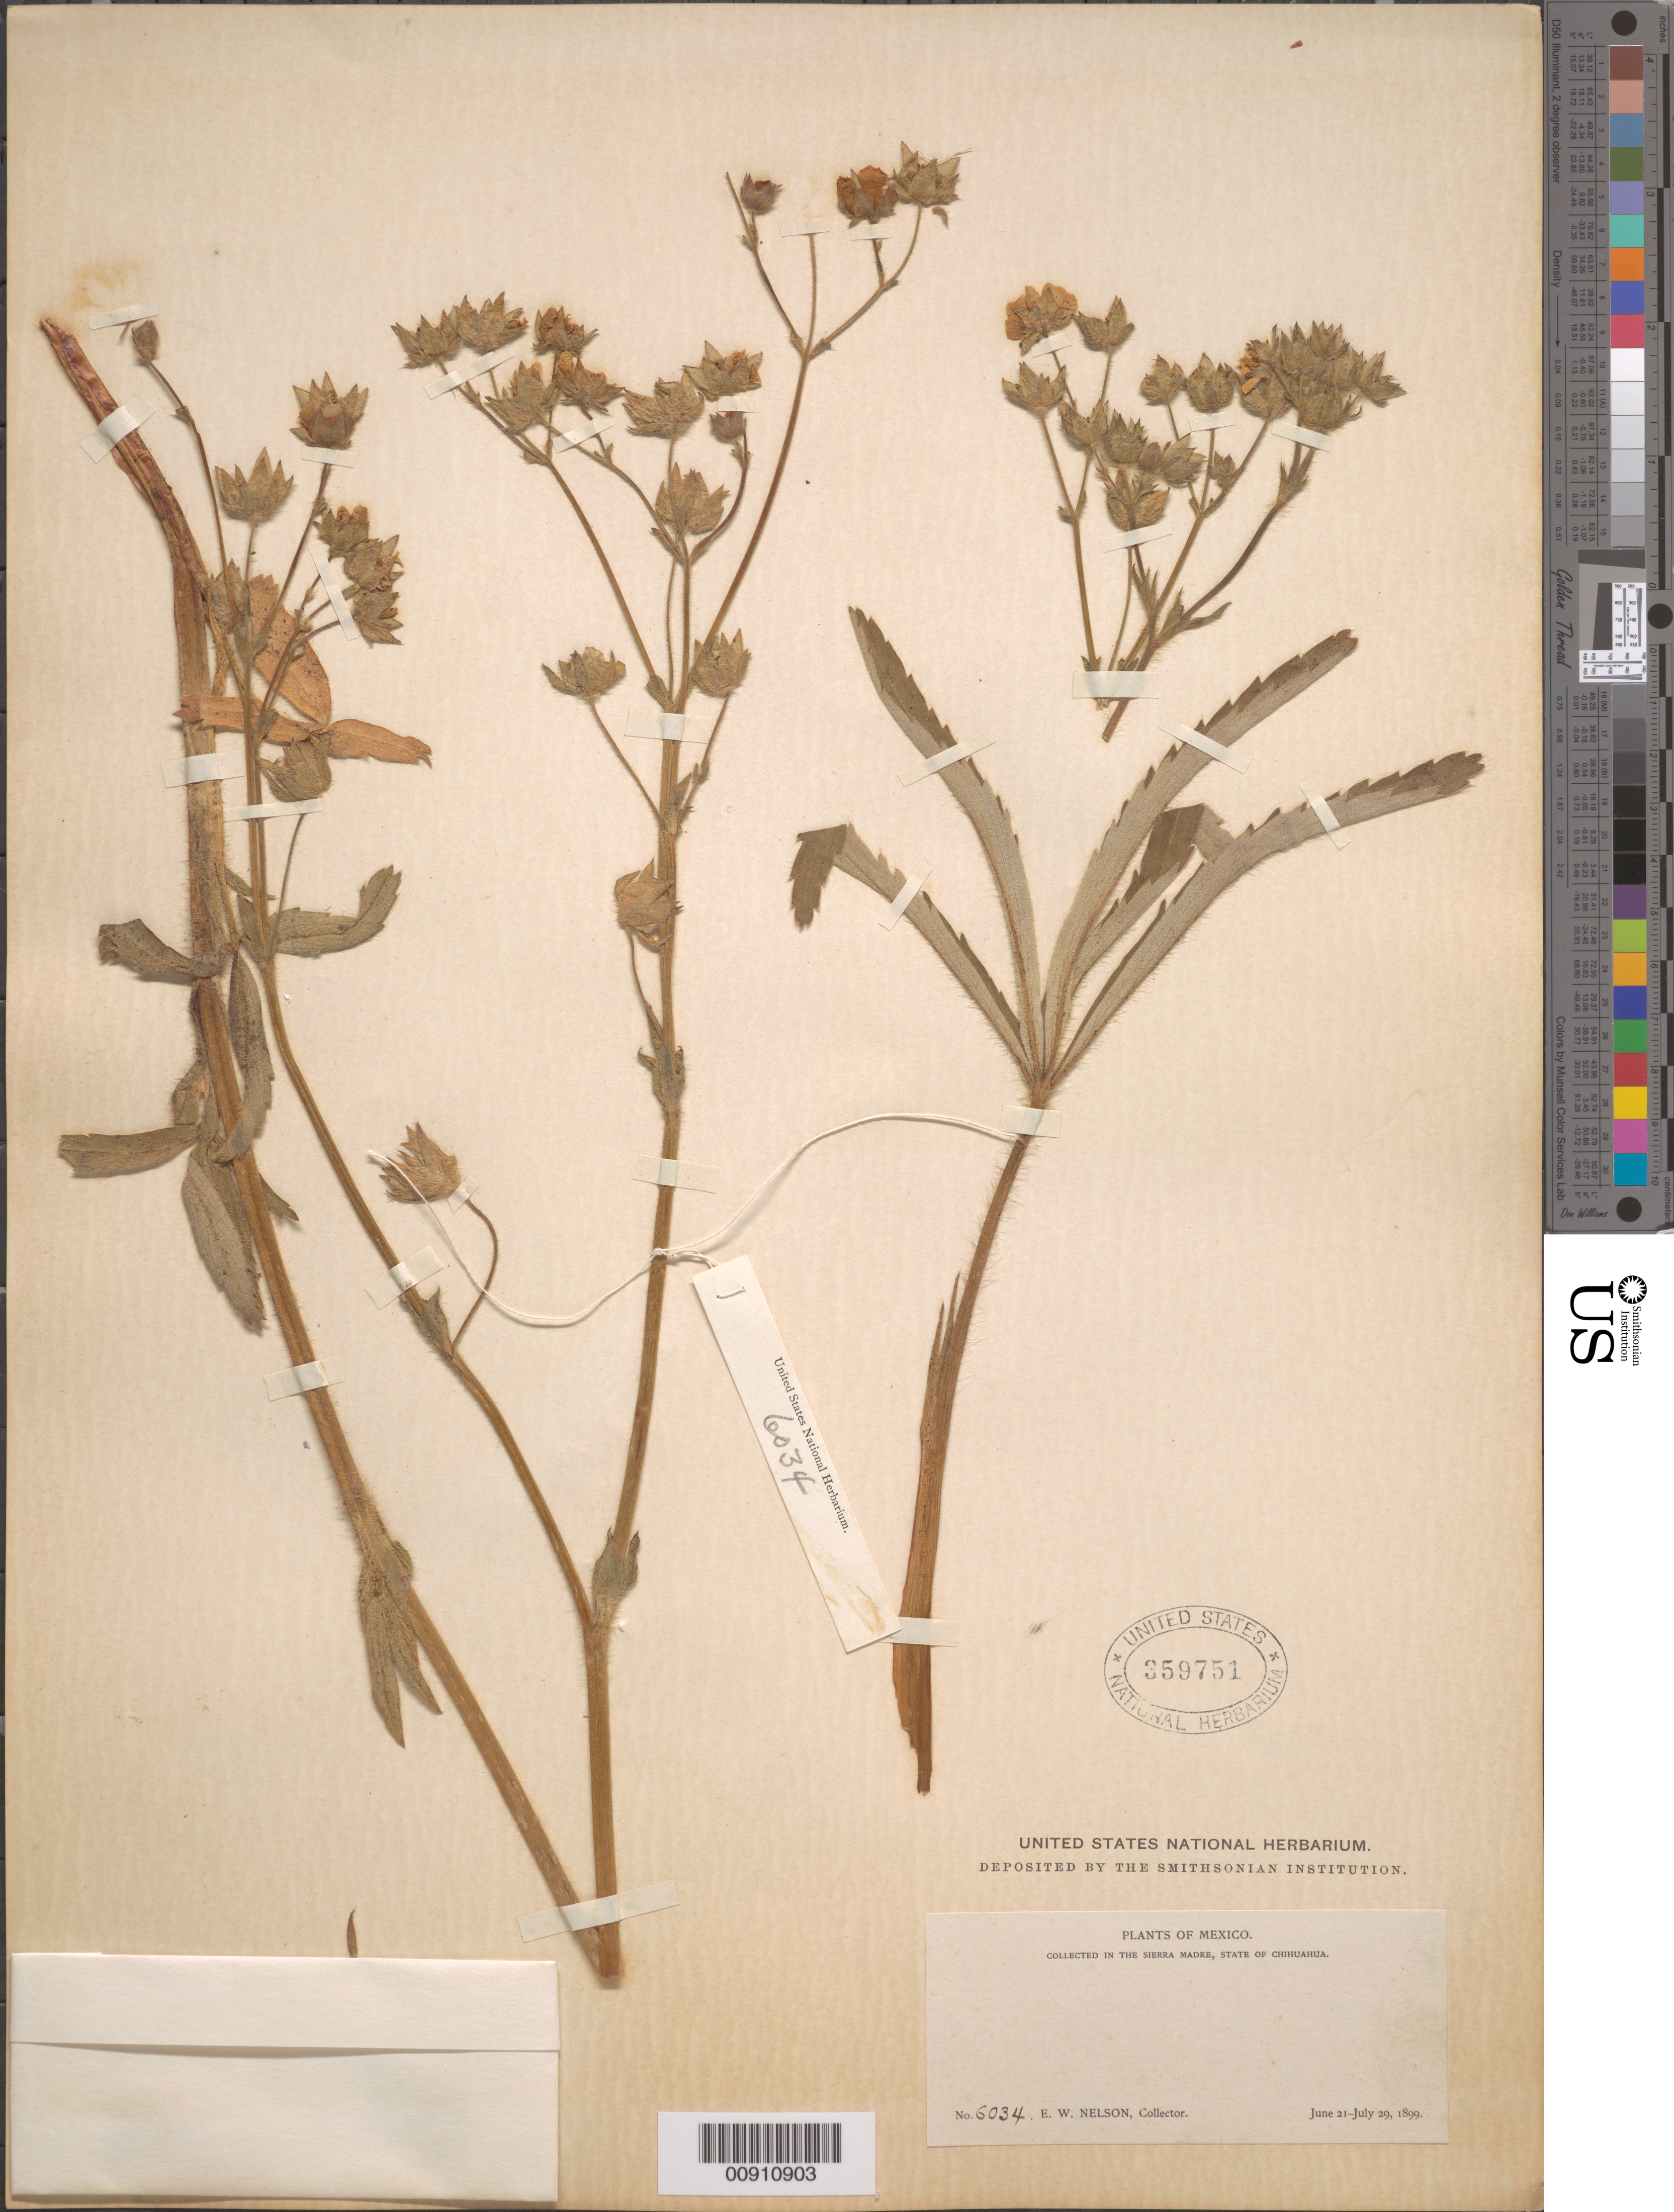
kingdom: Plantae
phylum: Tracheophyta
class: Magnoliopsida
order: Rosales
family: Rosaceae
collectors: E. W. Nelson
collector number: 6034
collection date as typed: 21 Jun 1899 to 29 Jul 1899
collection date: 1899-06-21/1899-07-29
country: Mexico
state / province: Chihuahua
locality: Sierra Madre, State of Chihuahua.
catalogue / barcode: US 359751